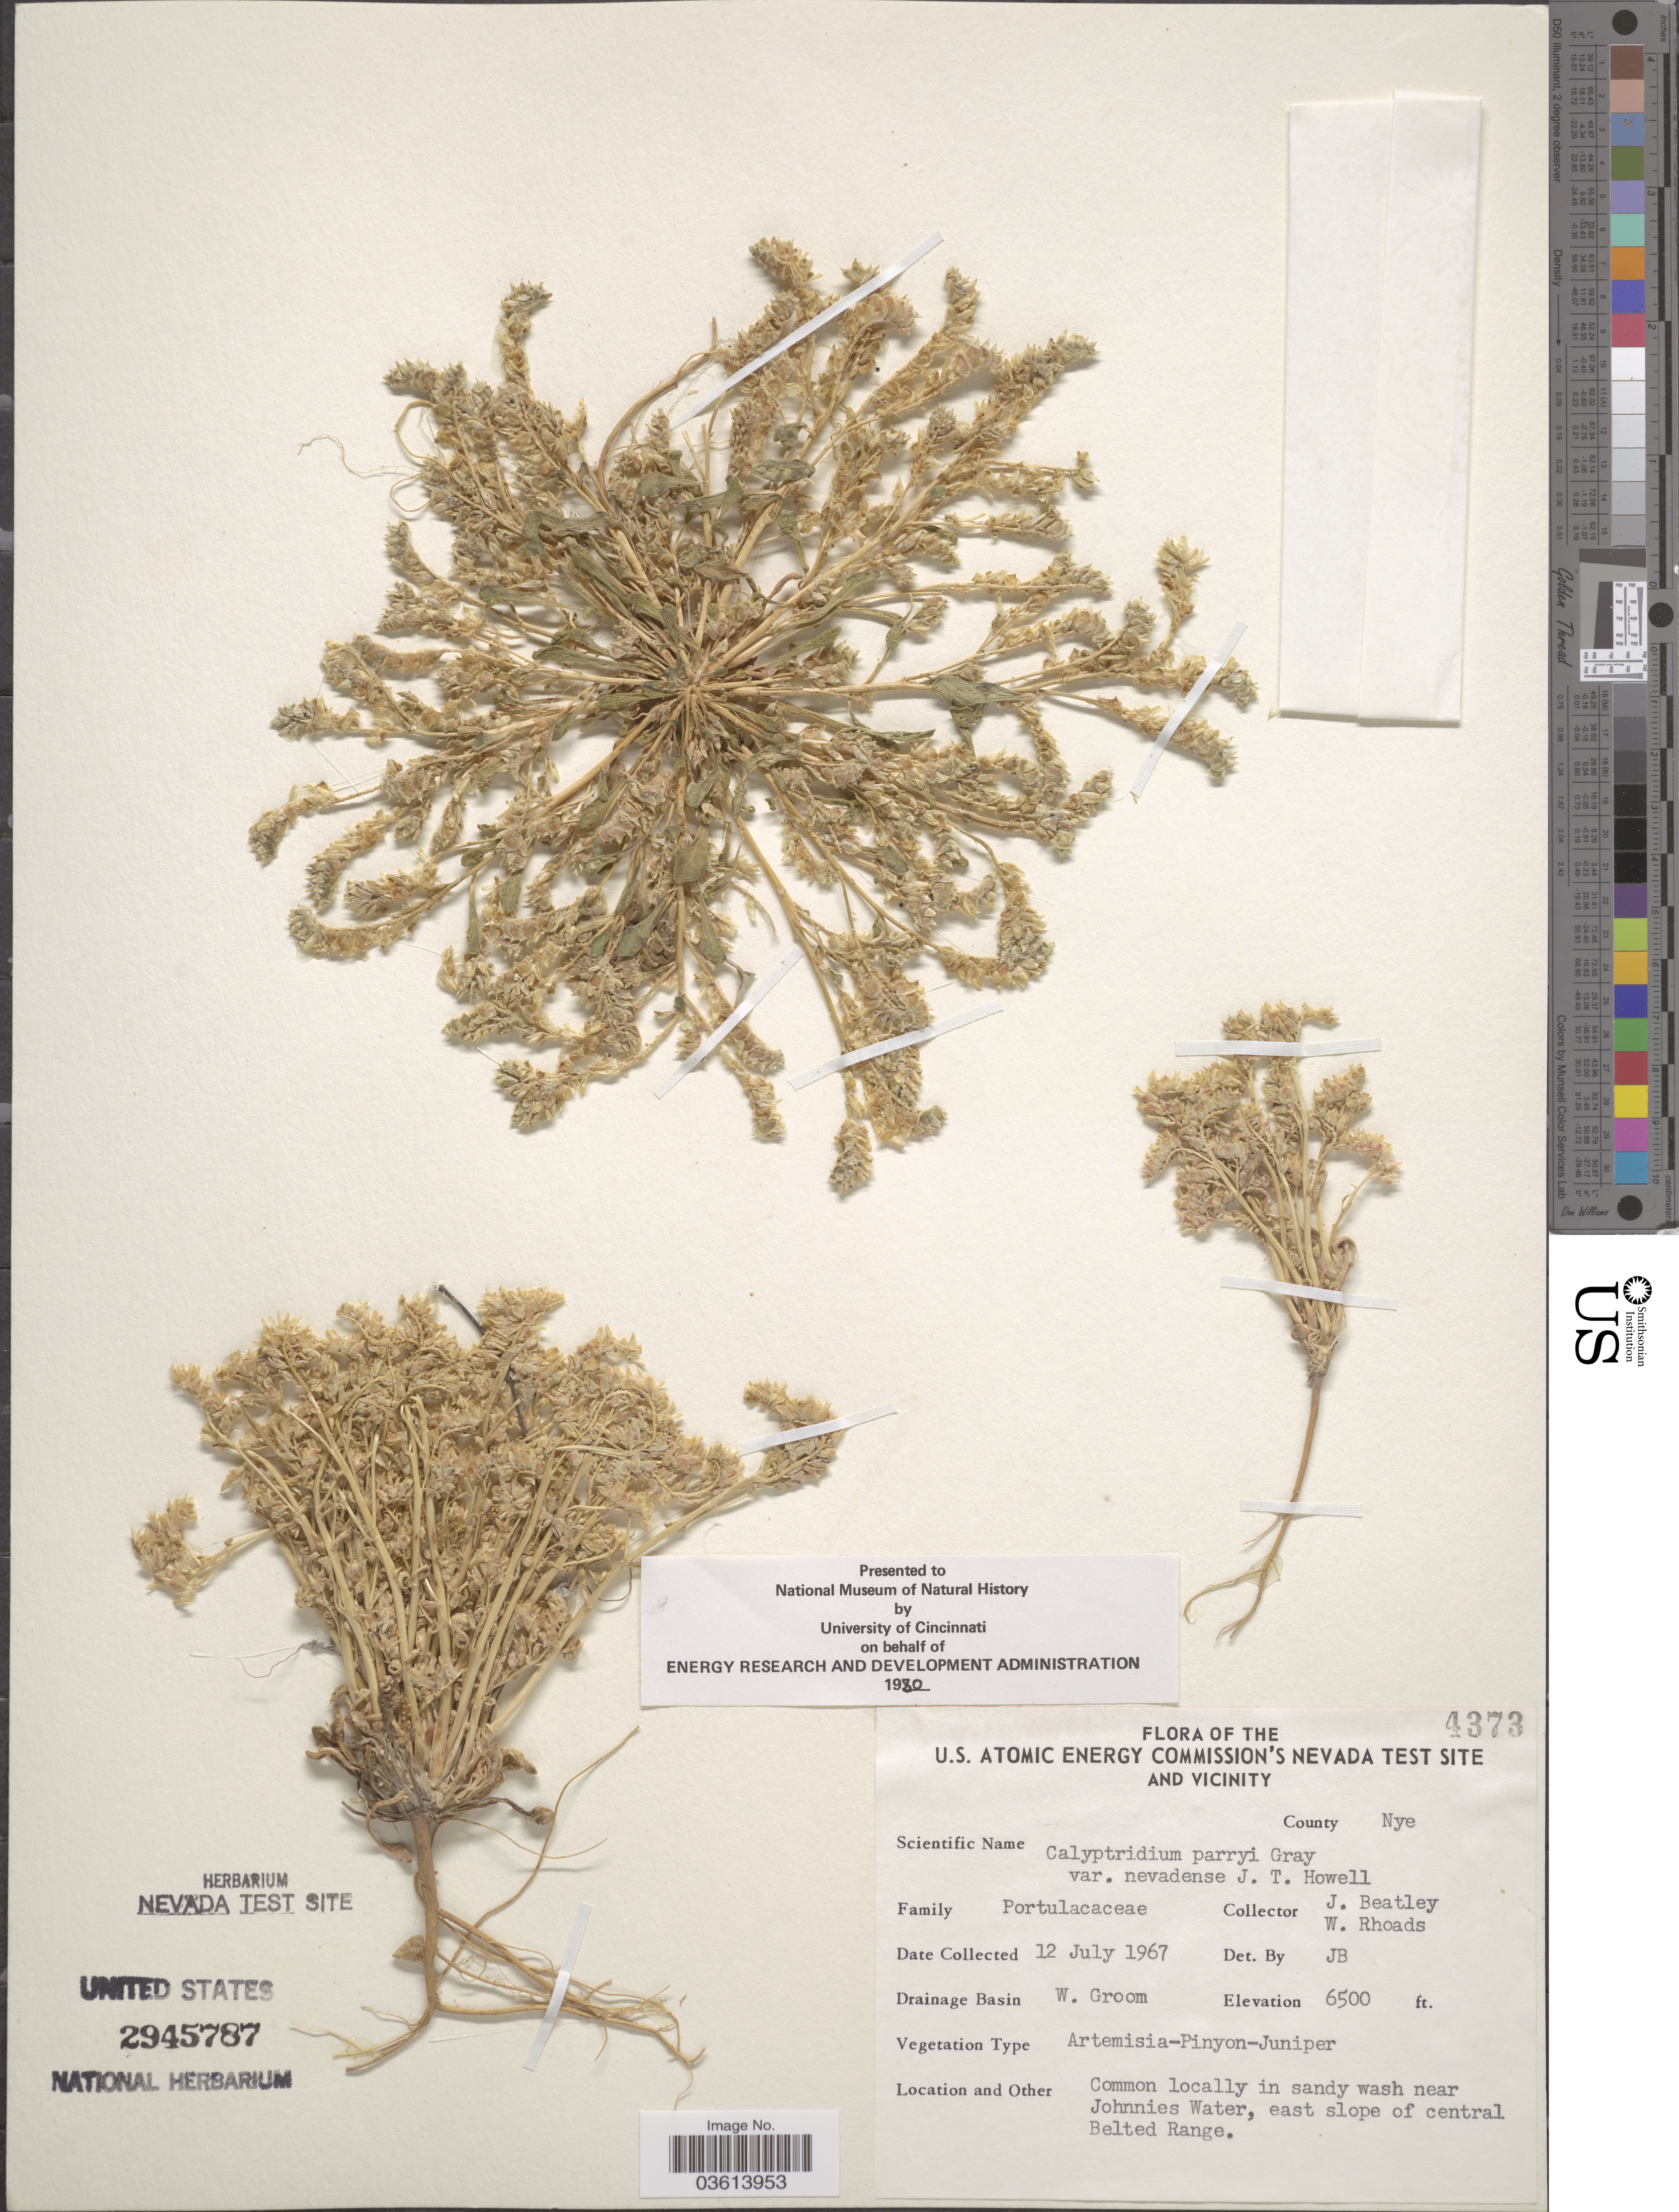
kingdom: Plantae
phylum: Tracheophyta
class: Magnoliopsida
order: Caryophyllales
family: Montiaceae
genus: Calyptridium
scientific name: Calyptridium parryi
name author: A. Gray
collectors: J. C. Beatley & W. Rhoads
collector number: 4373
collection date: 1967-07-12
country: United States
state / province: Nevada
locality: U.S. Atomic Energy Commission's Nevada Test Site and vicinity. County Nye. Drainage Basin W. Groom. Common locally in sandy wash near Johnnies Water, east slope of central Belted Range.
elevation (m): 1981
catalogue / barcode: US 2945787